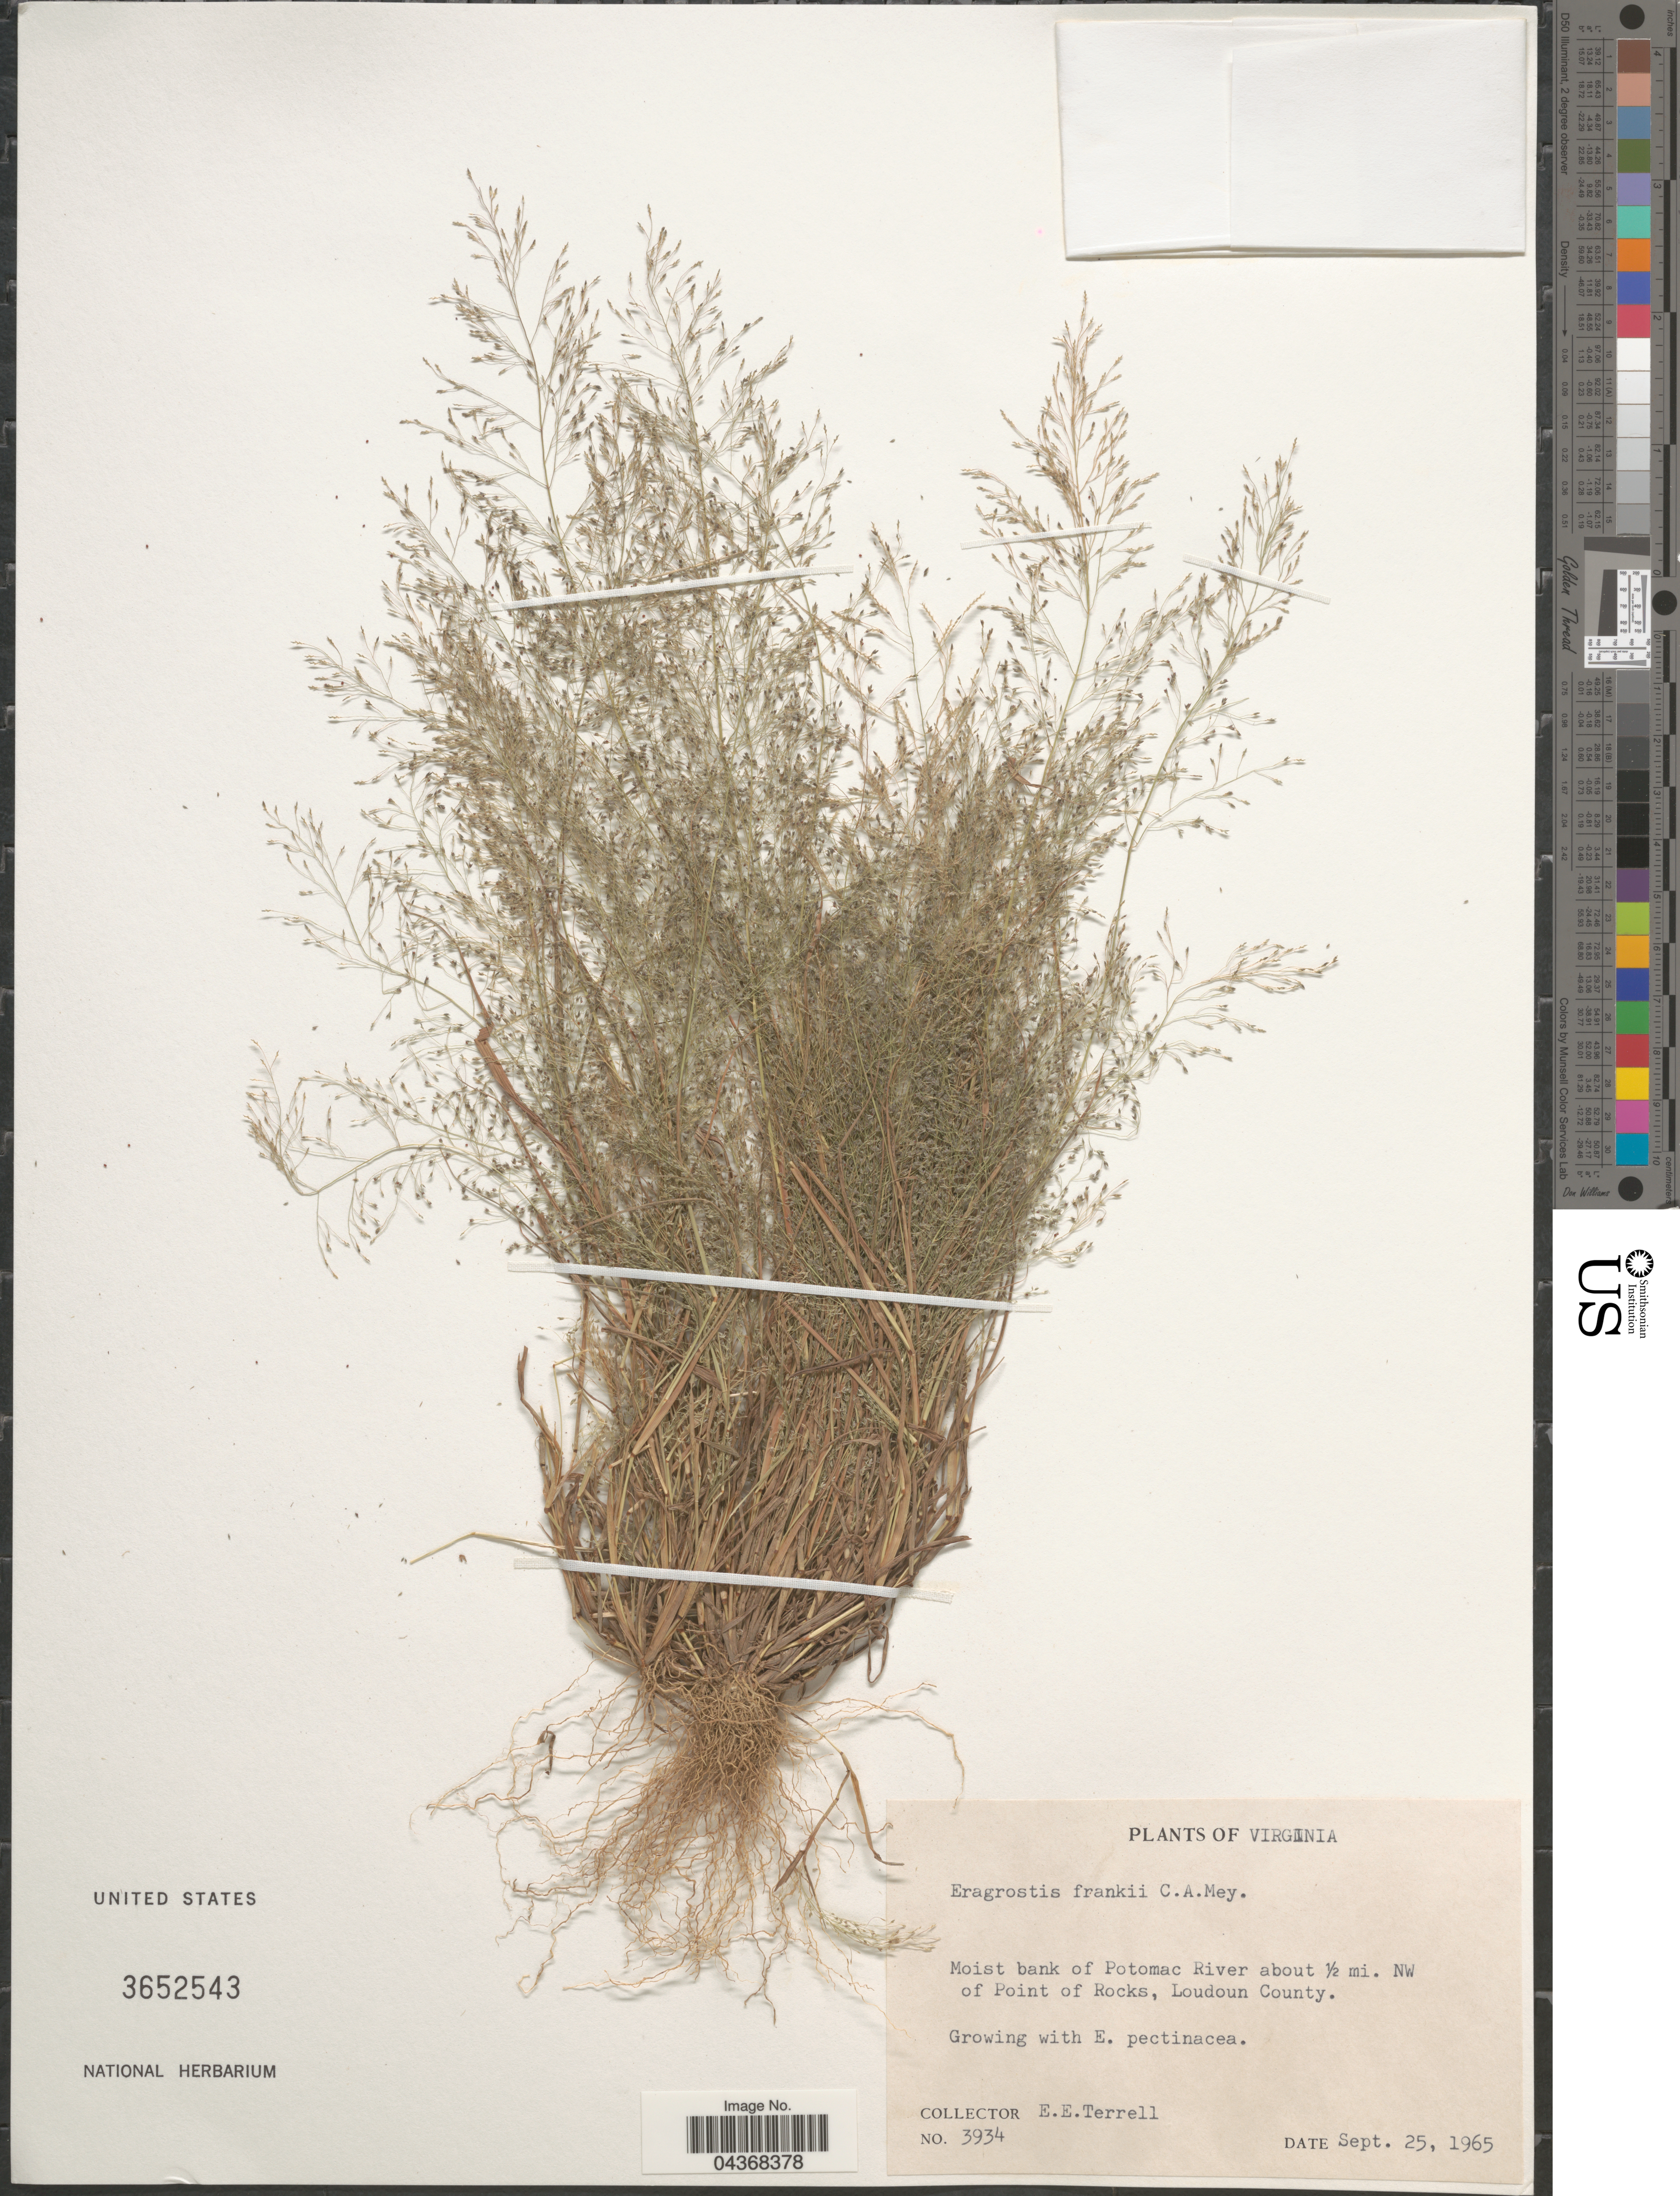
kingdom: Plantae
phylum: Tracheophyta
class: Liliopsida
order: Poales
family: Poaceae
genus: Eragrostis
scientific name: Eragrostis frankii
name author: C.A. Mey. ex Steud.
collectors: E. E. Terrell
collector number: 3934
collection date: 1965-09-25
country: United States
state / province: Virginia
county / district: Loudoun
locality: Moist bank of Potomac River about ½ mi. NW of Point of Rocks, Loudoun County.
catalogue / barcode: US 3652543